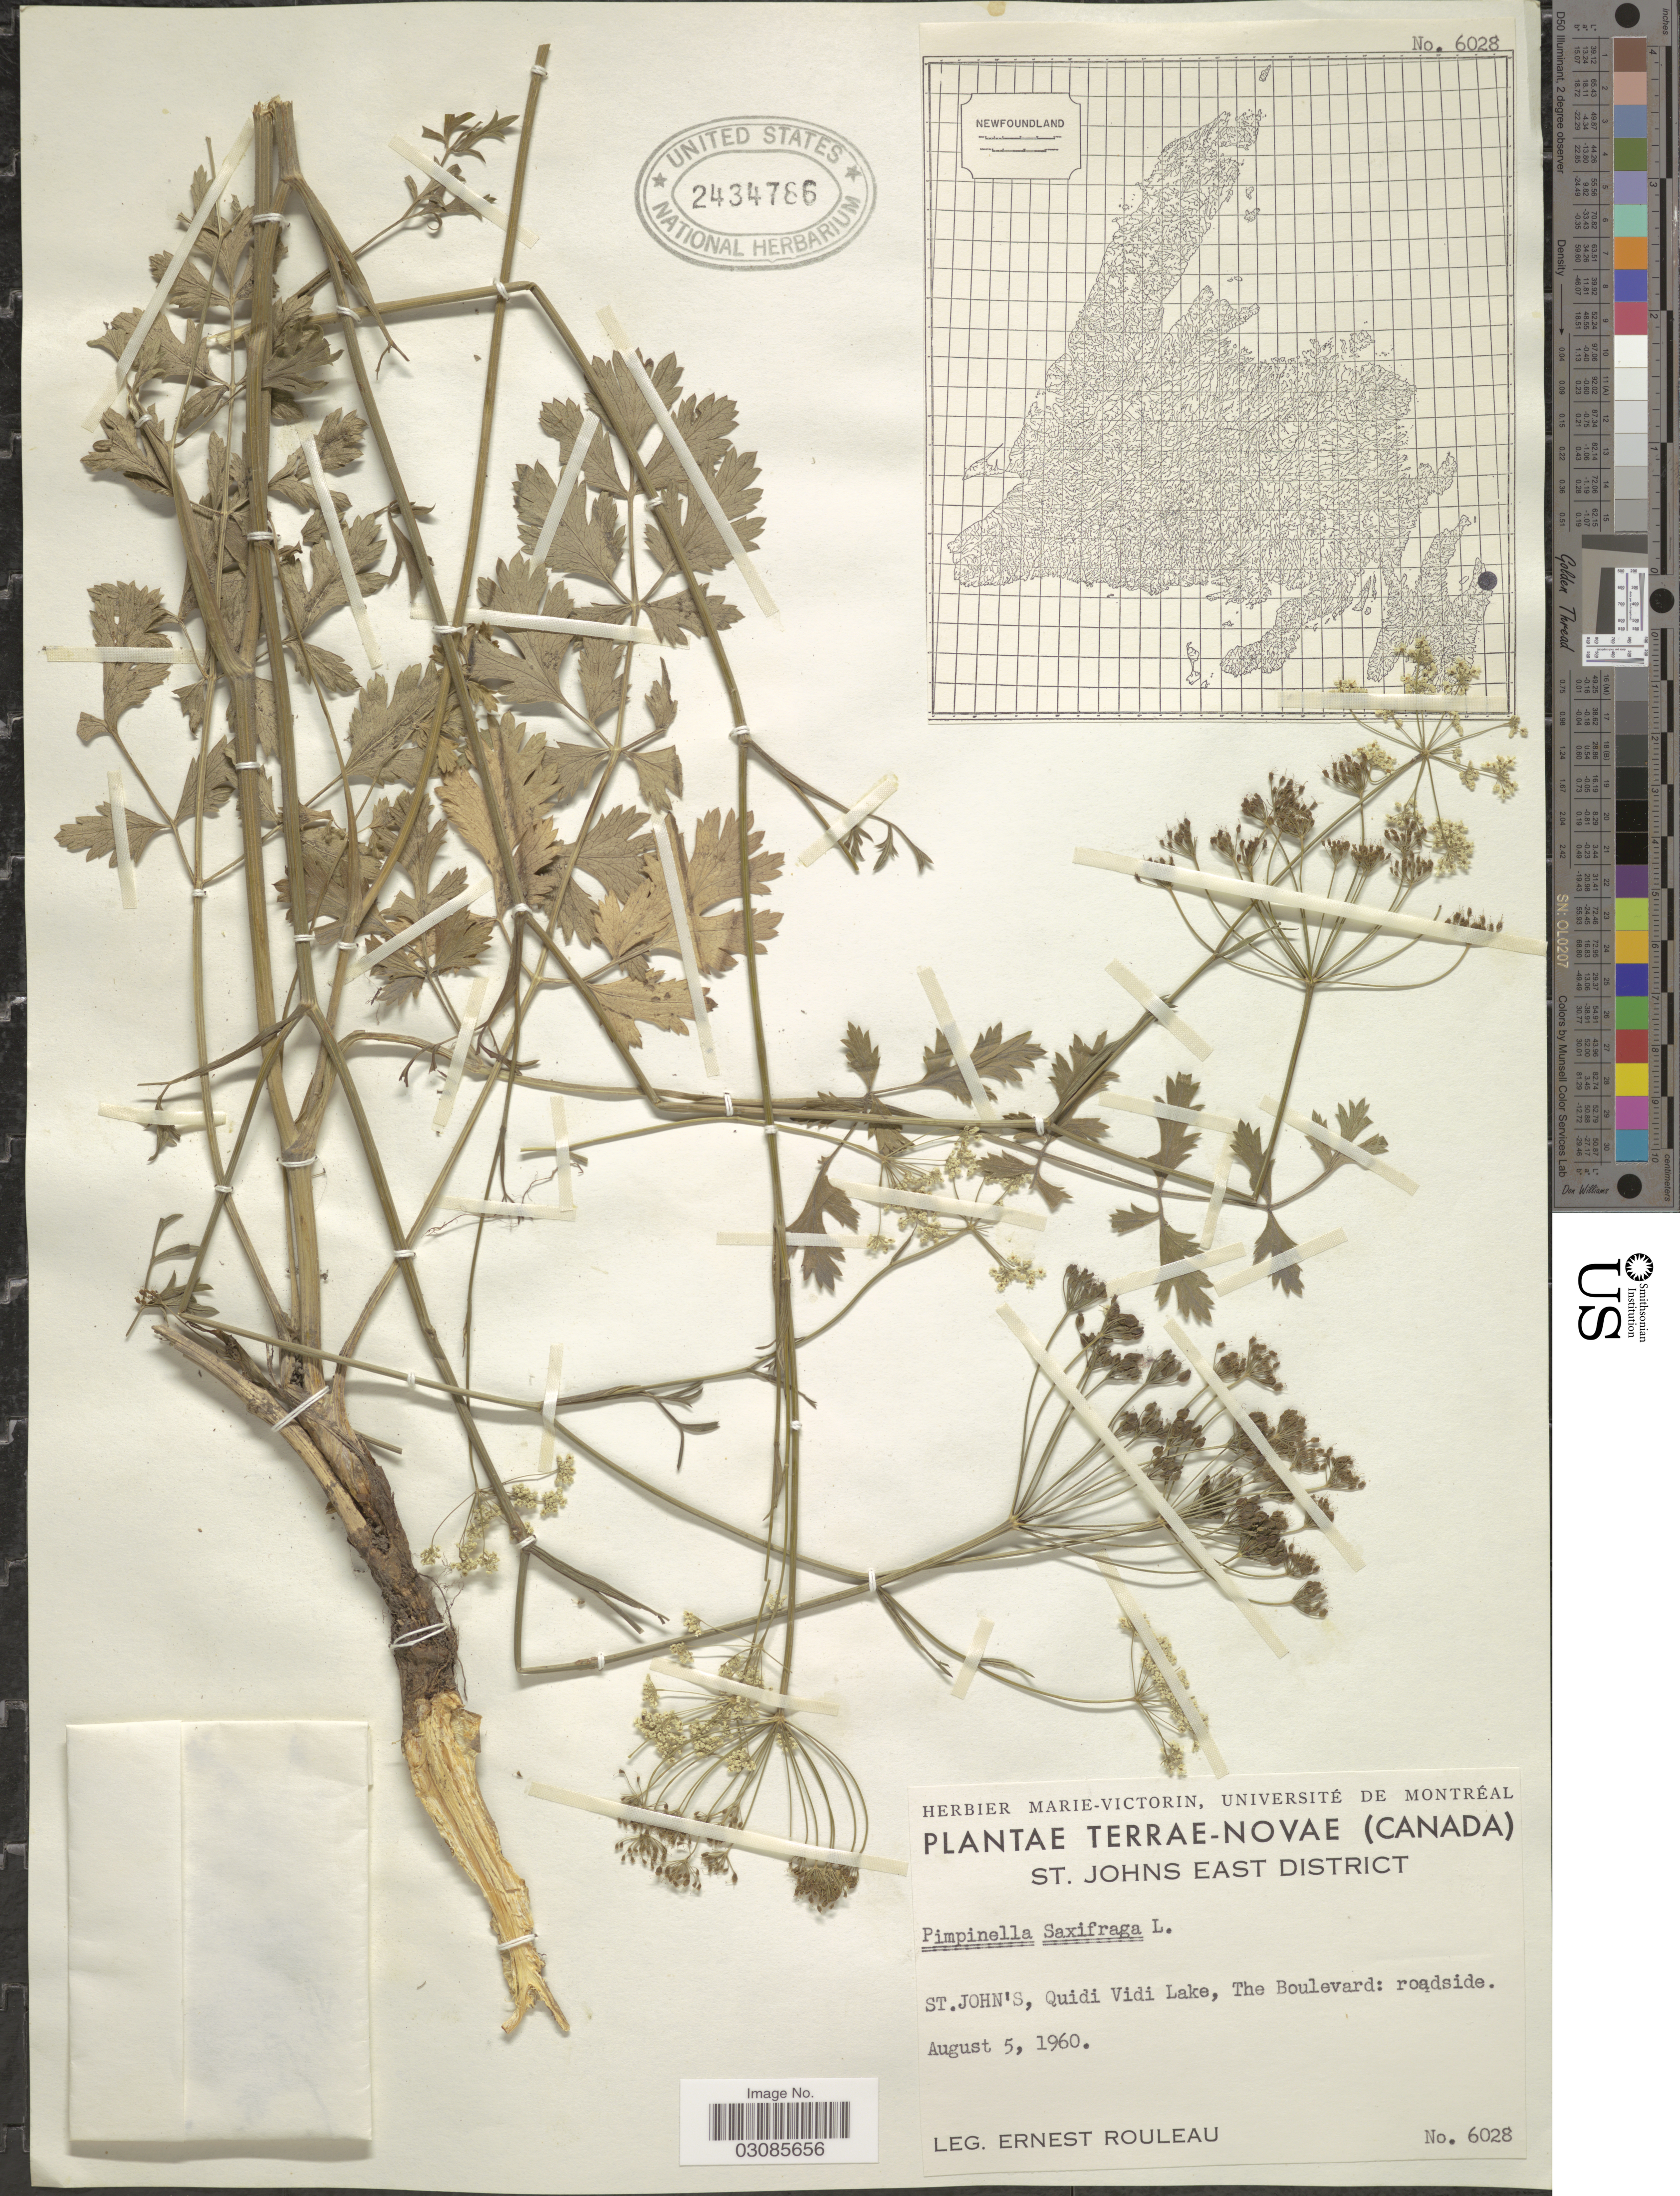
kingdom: Plantae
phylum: Tracheophyta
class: Magnoliopsida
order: Apiales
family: Apiaceae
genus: Pimpinella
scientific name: Pimpinella saxifraga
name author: L.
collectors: J. Rouleau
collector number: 6028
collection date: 1960-08-05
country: Canada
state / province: Newfoundland and Labrador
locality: Terrae-Novae (Canada). St. Johns East District. St. John's, Quidi Vidi Lake, The Boulevard: roadside.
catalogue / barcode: US 2434766